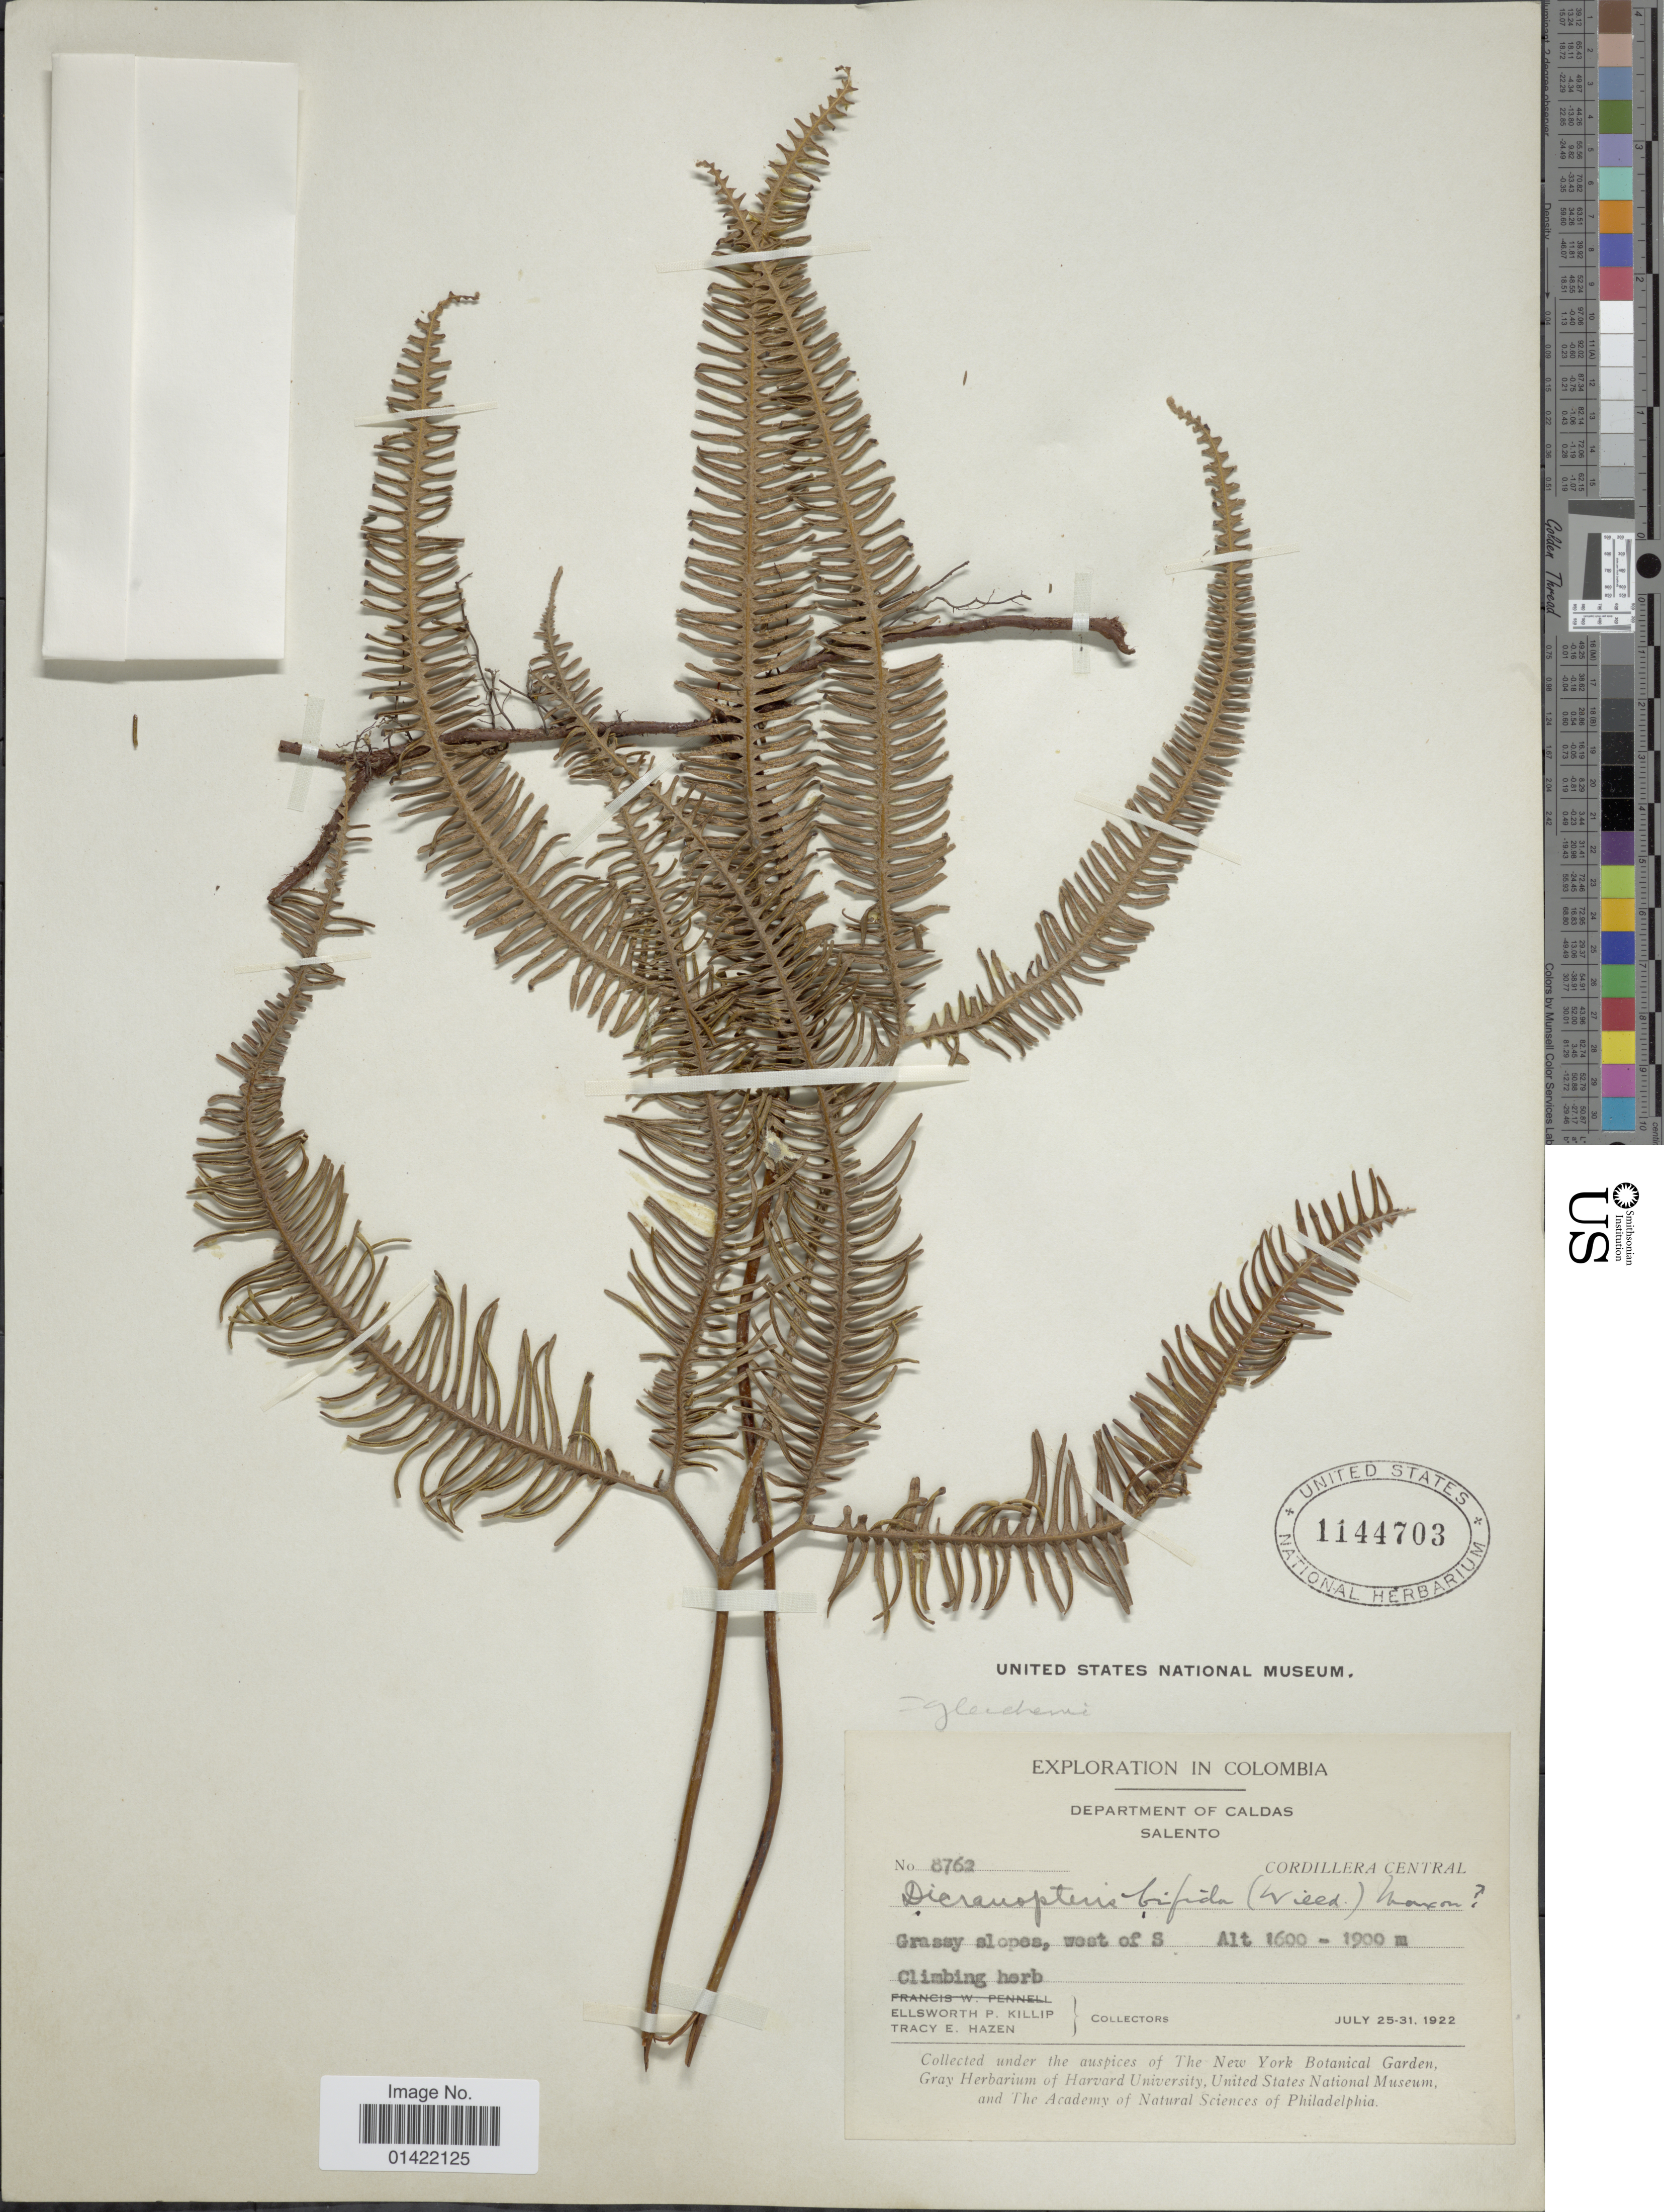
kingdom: Plantae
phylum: Tracheophyta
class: Polypodiopsida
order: Gleicheniales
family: Gleicheniaceae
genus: Sticherus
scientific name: Sticherus bifidus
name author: (Willd.) Ching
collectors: E. P. Killip & T. E. Hazen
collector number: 8762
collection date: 1922-07-25/1922-07-31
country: Colombia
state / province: Caldas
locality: Department of Caldas. Salento. Cordillera Central. West of S.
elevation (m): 1600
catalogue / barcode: US 1144703